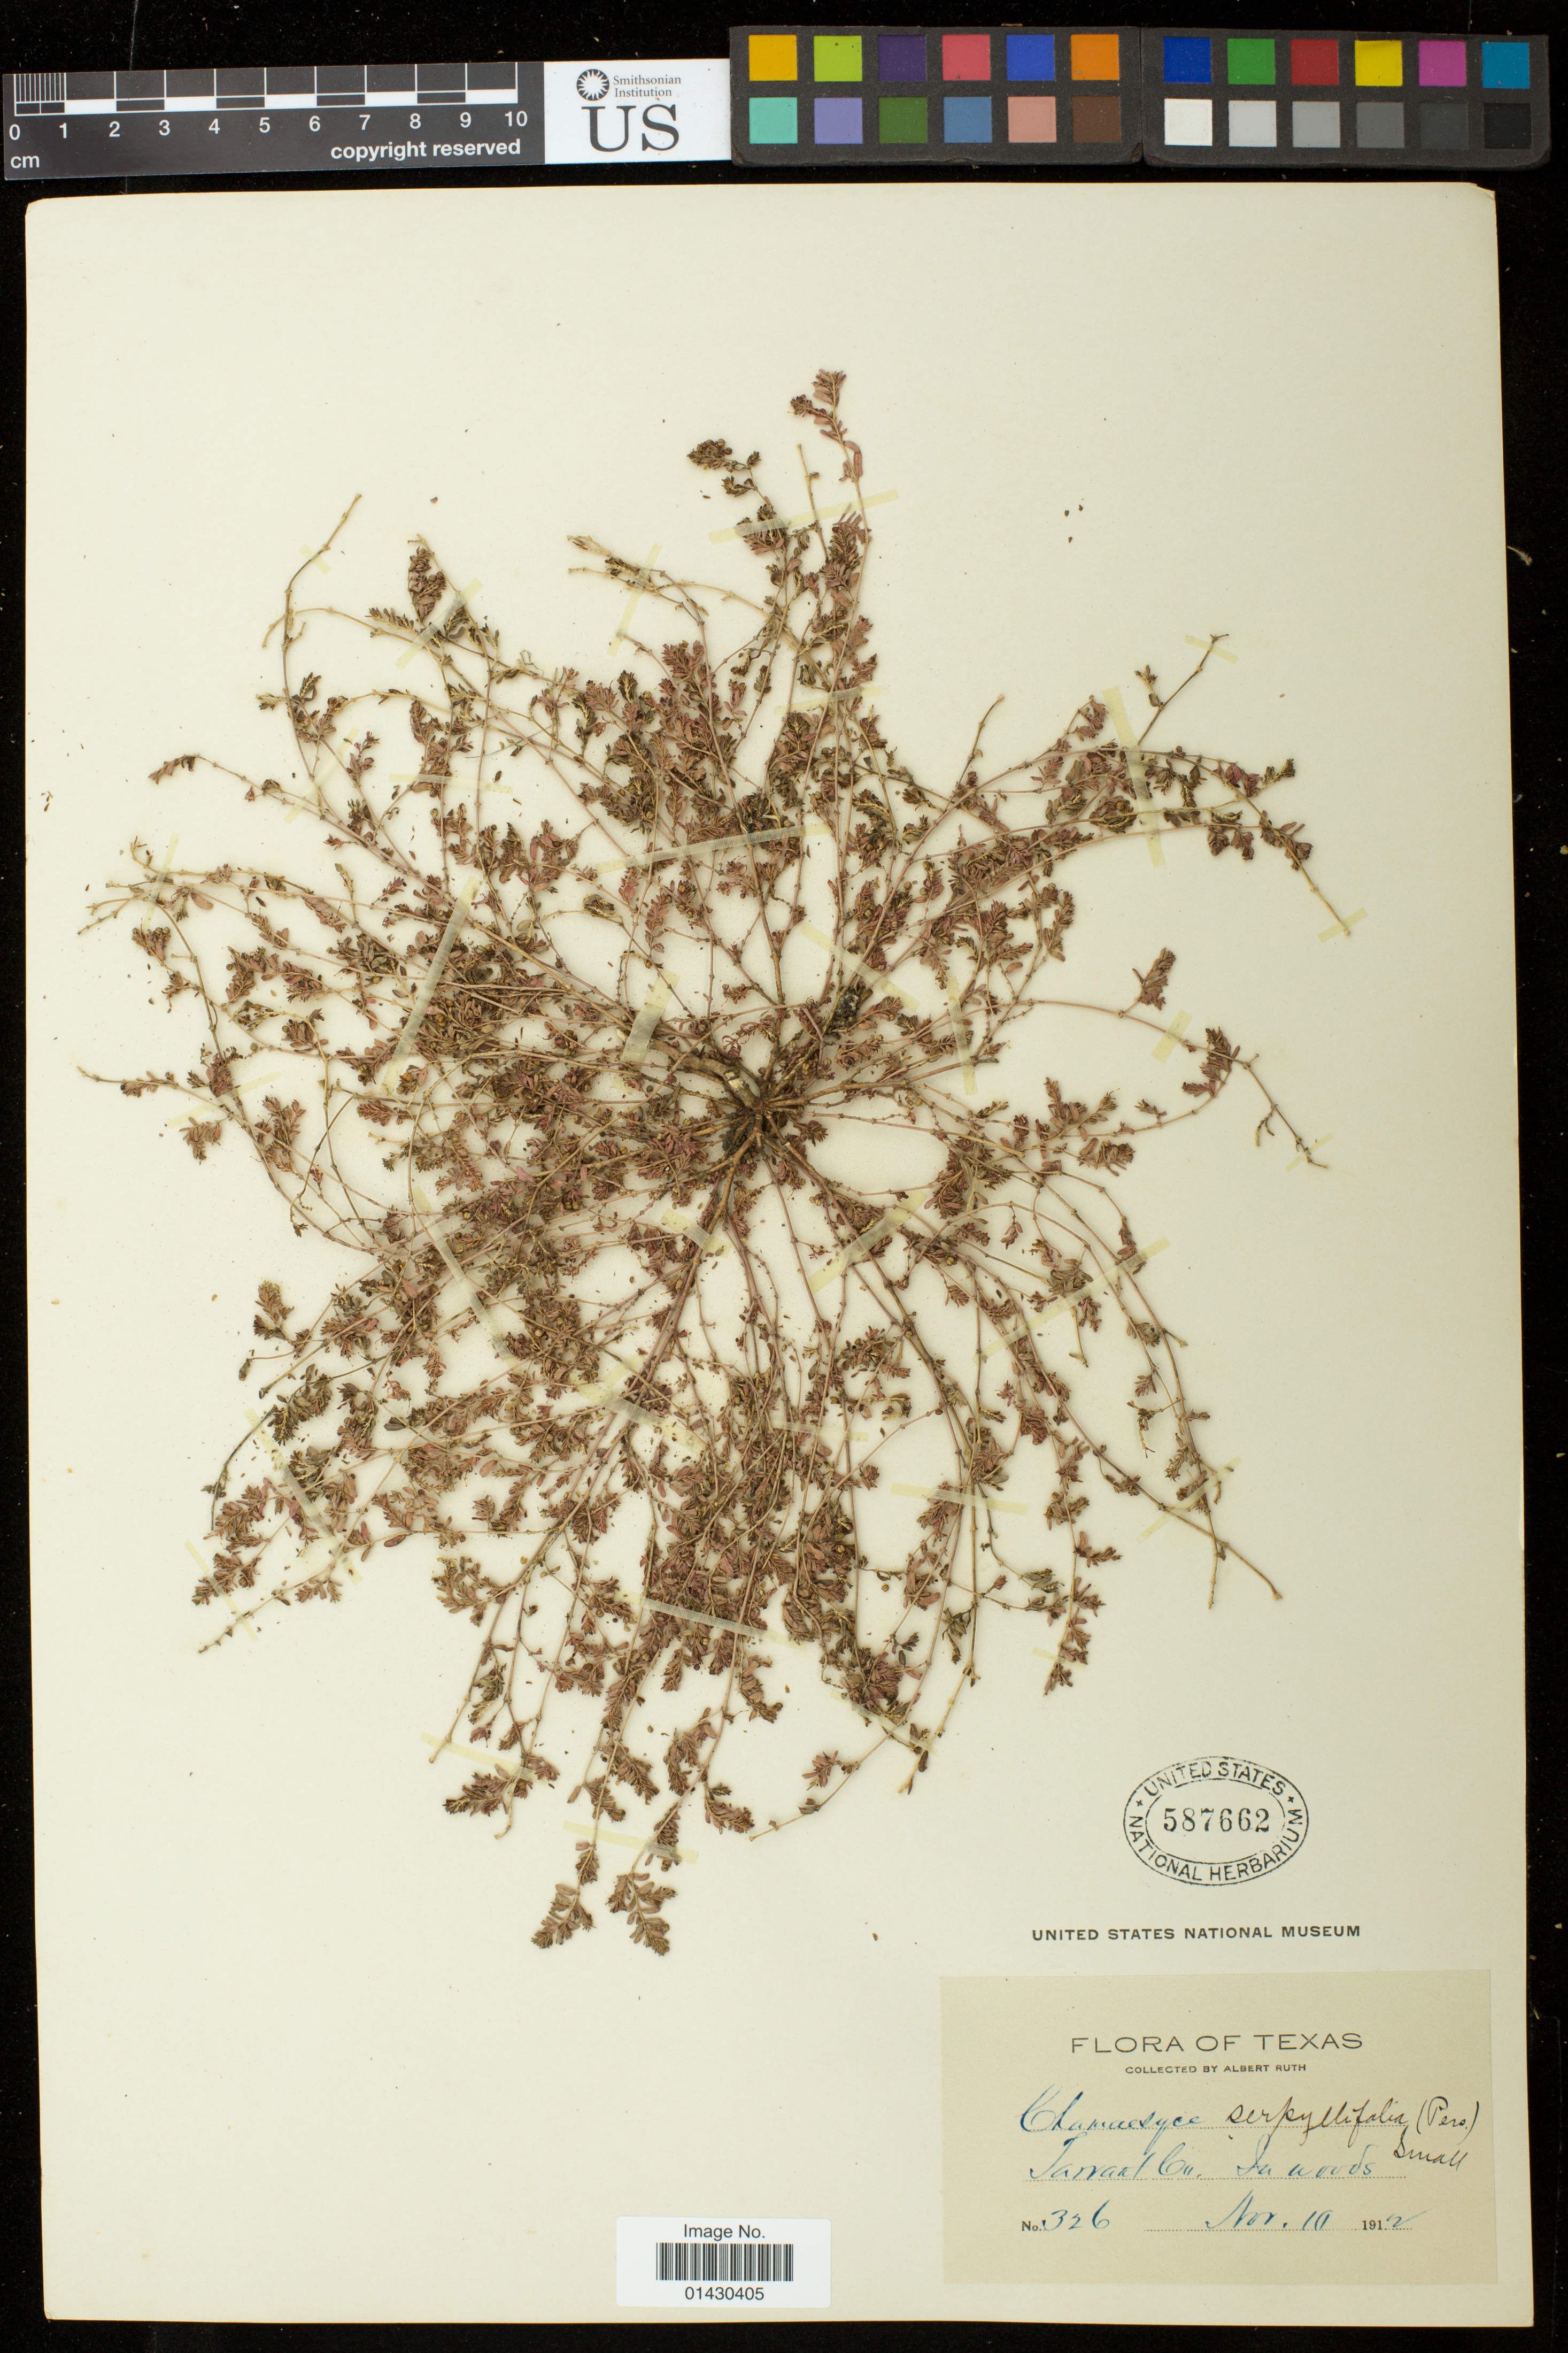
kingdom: Plantae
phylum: Tracheophyta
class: Magnoliopsida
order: Malpighiales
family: Euphorbiaceae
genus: Euphorbia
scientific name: Euphorbia serpillifolia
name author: Pers.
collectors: A. Ruth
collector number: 326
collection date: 1912-11-10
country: United States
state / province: Texas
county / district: Tarrant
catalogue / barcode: US 587662